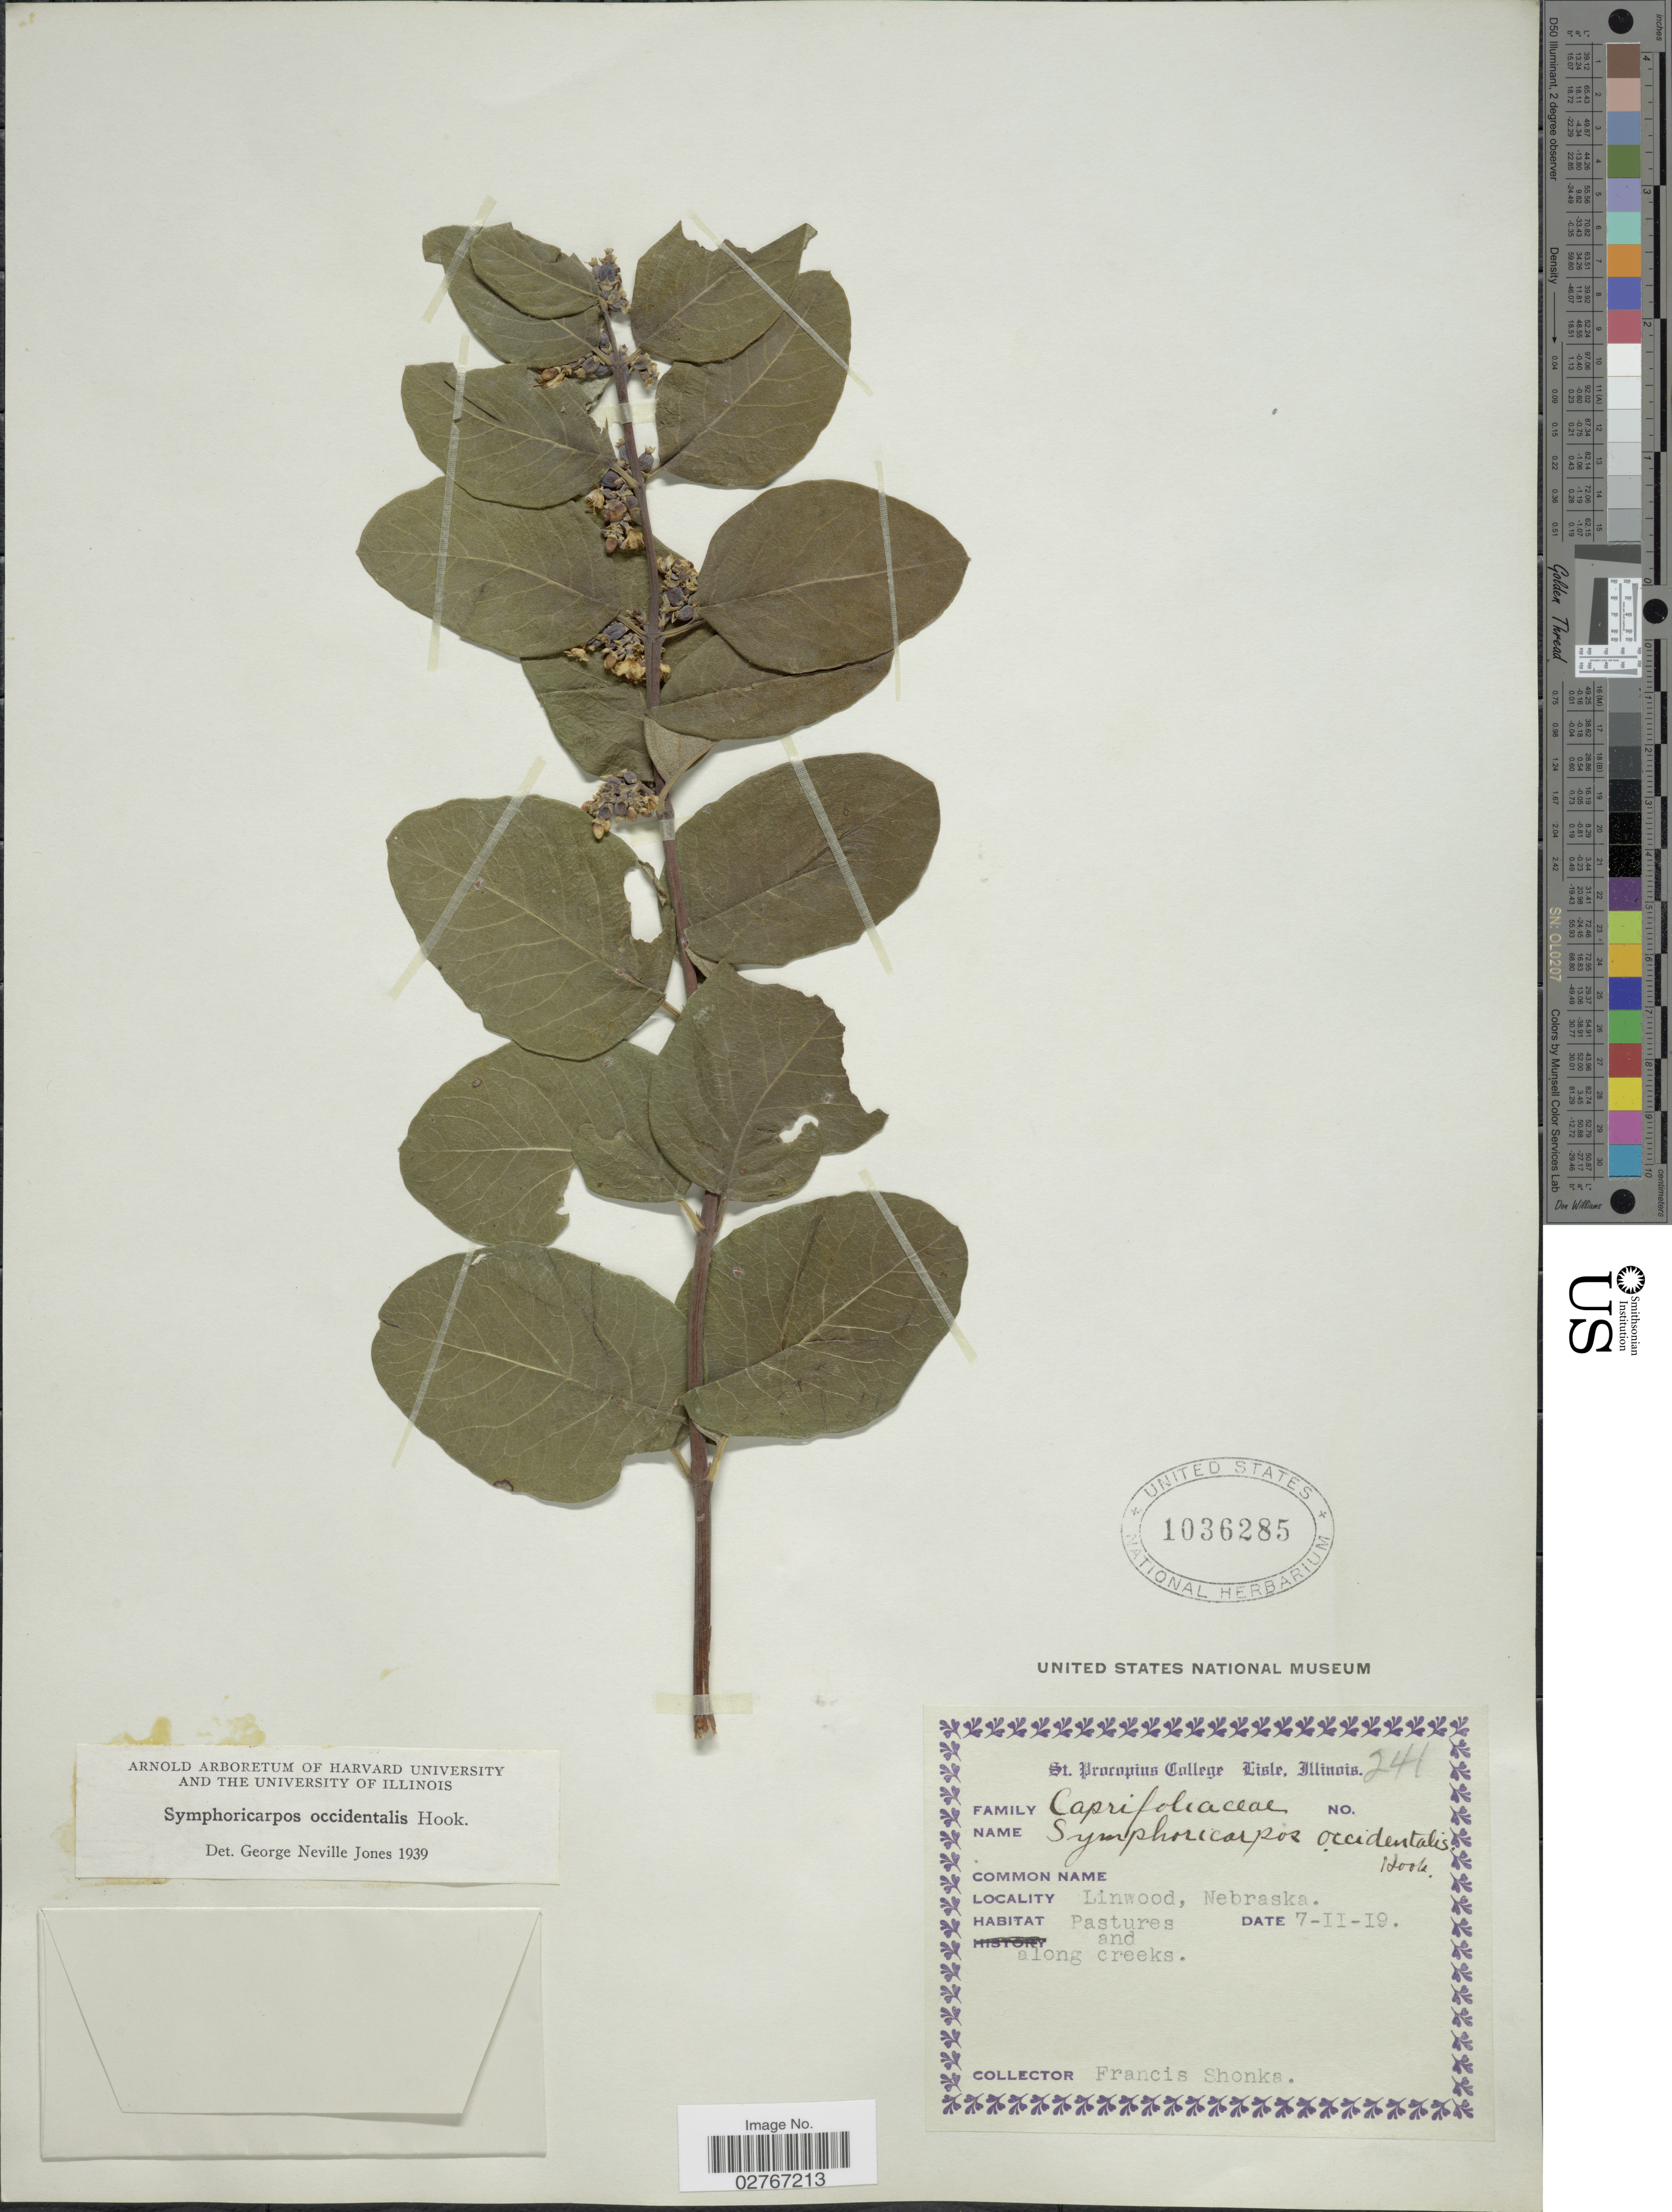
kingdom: Plantae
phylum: Tracheophyta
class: Magnoliopsida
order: Dipsacales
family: Caprifoliaceae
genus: Symphoricarpos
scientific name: Symphoricarpos occidentalis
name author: (R. Br.) Hook.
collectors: F. Shonka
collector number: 241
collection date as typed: Transcribed d/m/y: 7/11/19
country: United States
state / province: Nebraska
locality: Linwood.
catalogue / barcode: US 1036285